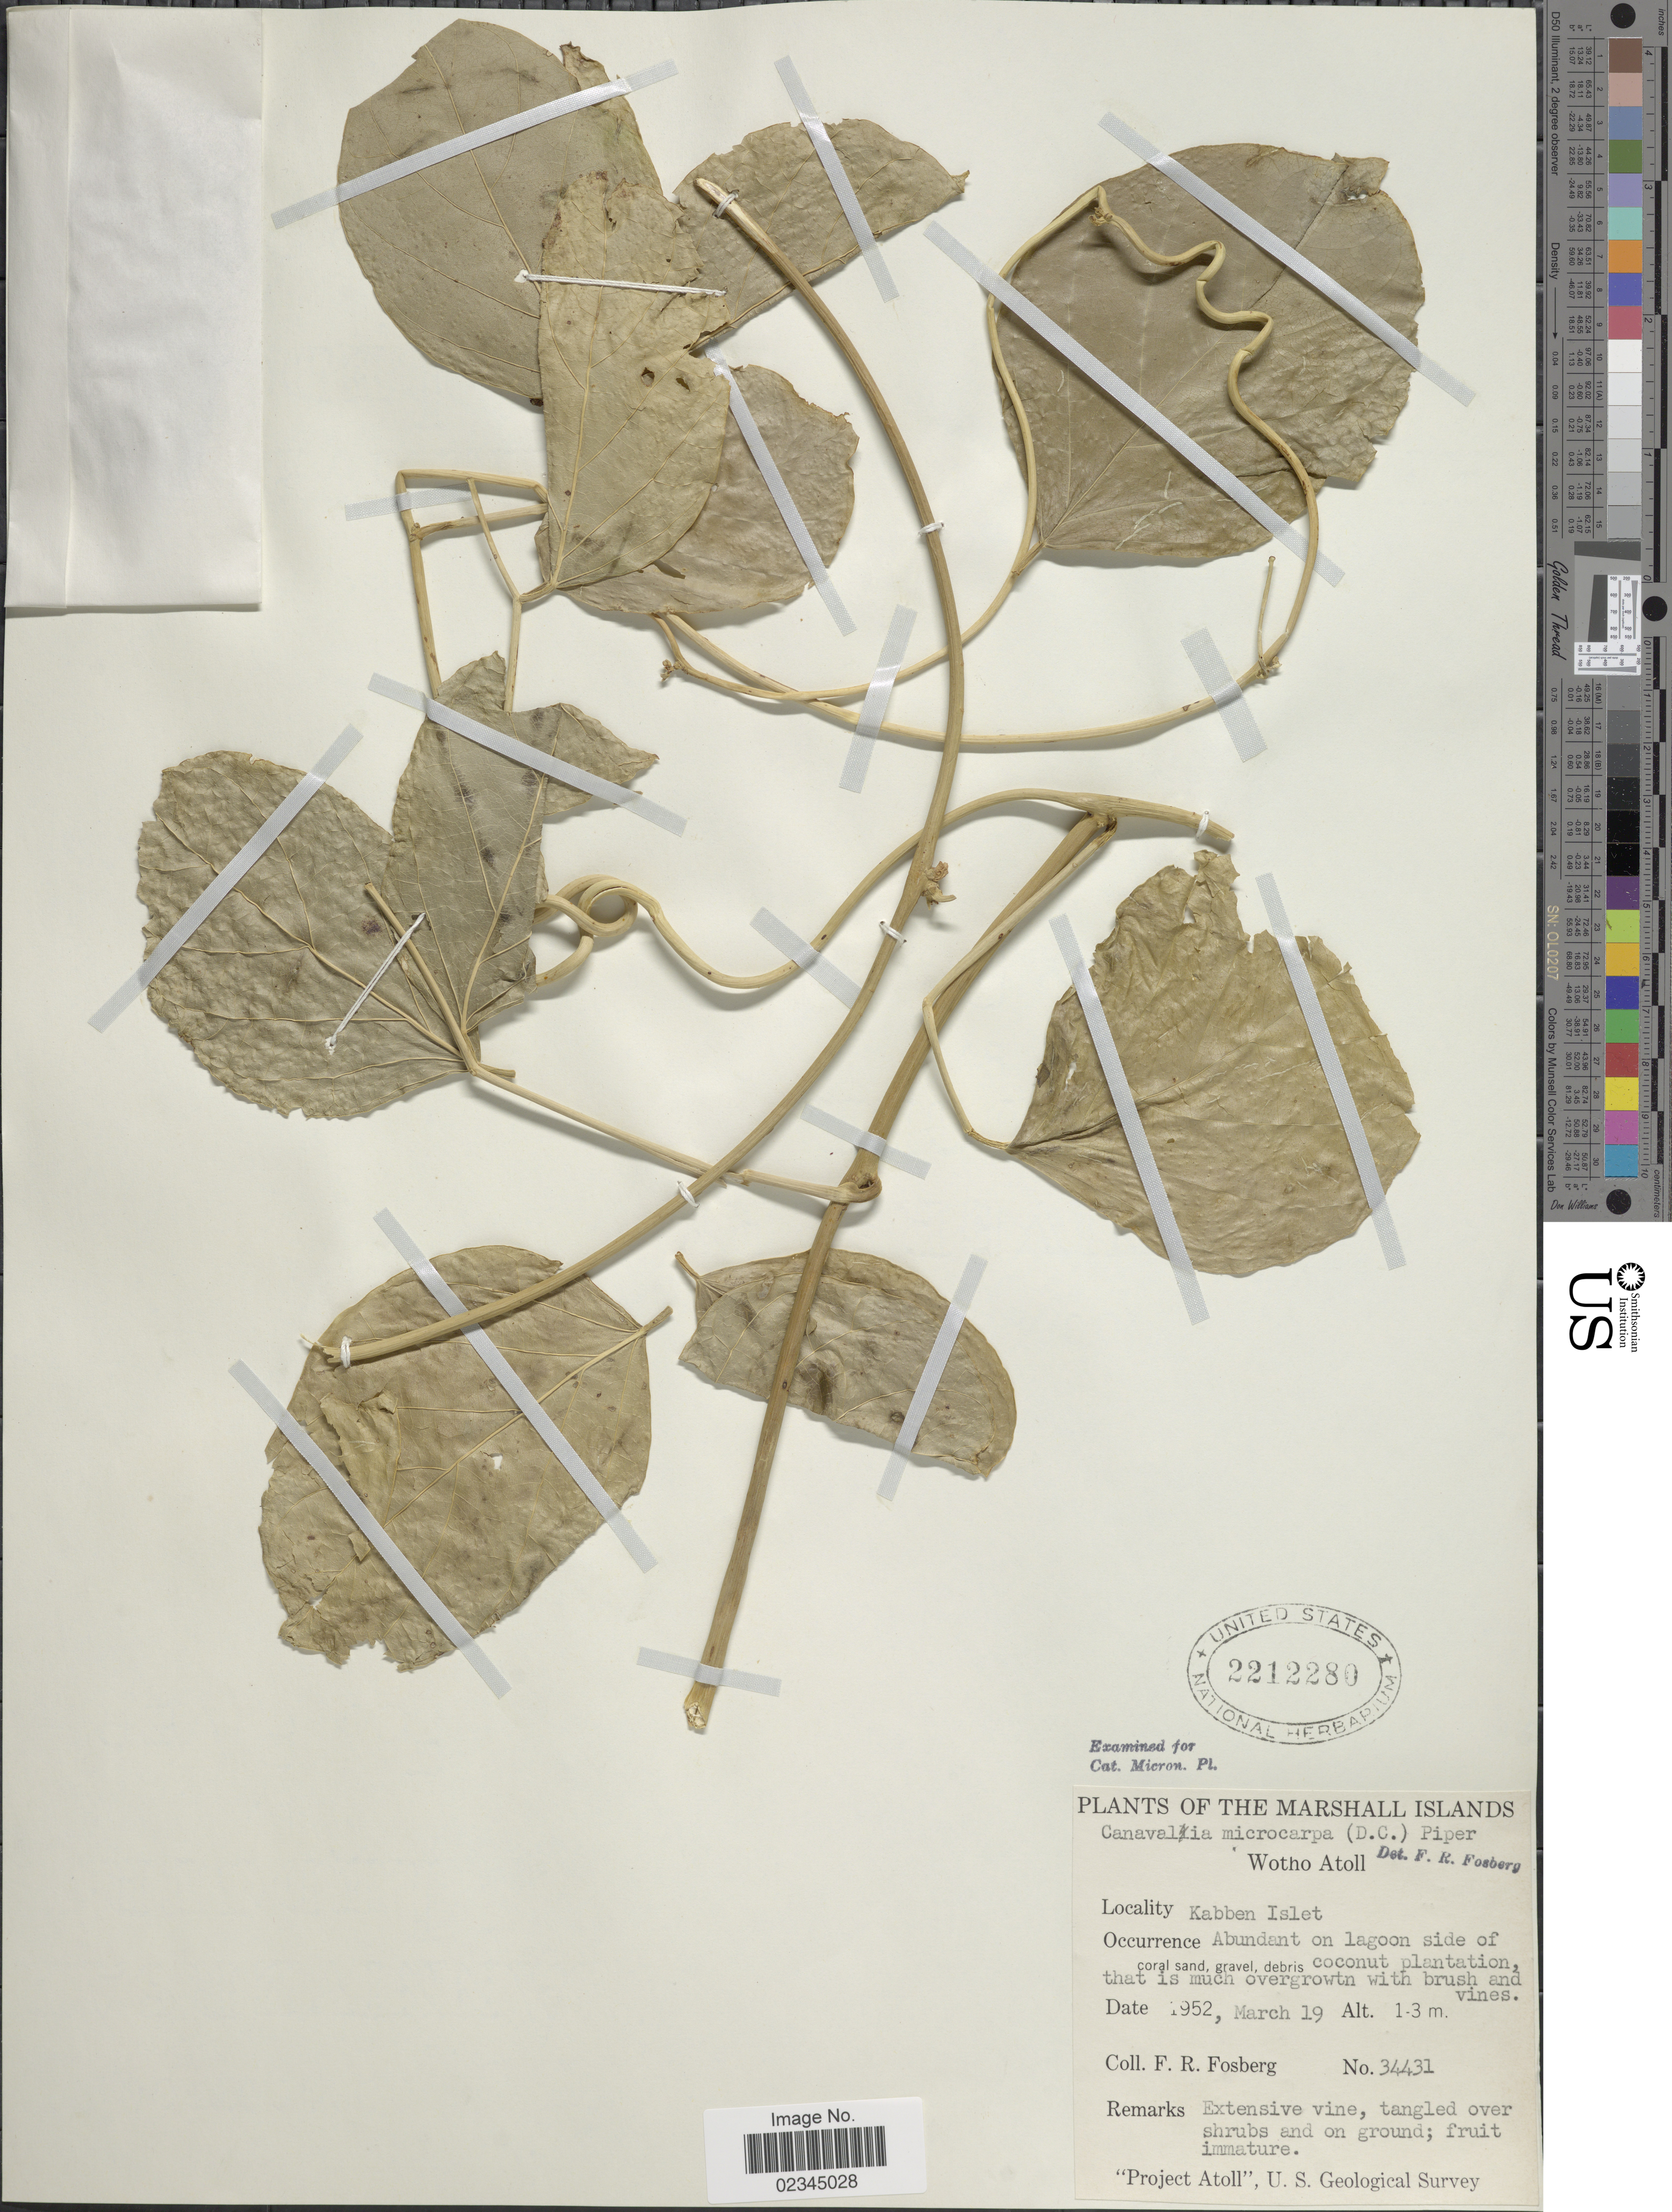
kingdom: Plantae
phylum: Tracheophyta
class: Magnoliopsida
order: Fabales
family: Fabaceae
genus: Canavalia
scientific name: Canavalia cathartica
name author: Thouars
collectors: F. R. Fosberg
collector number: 34431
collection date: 1952-03-19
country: Marshall Islands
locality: Wotho Atoll, Kabben Islet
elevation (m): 1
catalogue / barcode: US 2212280